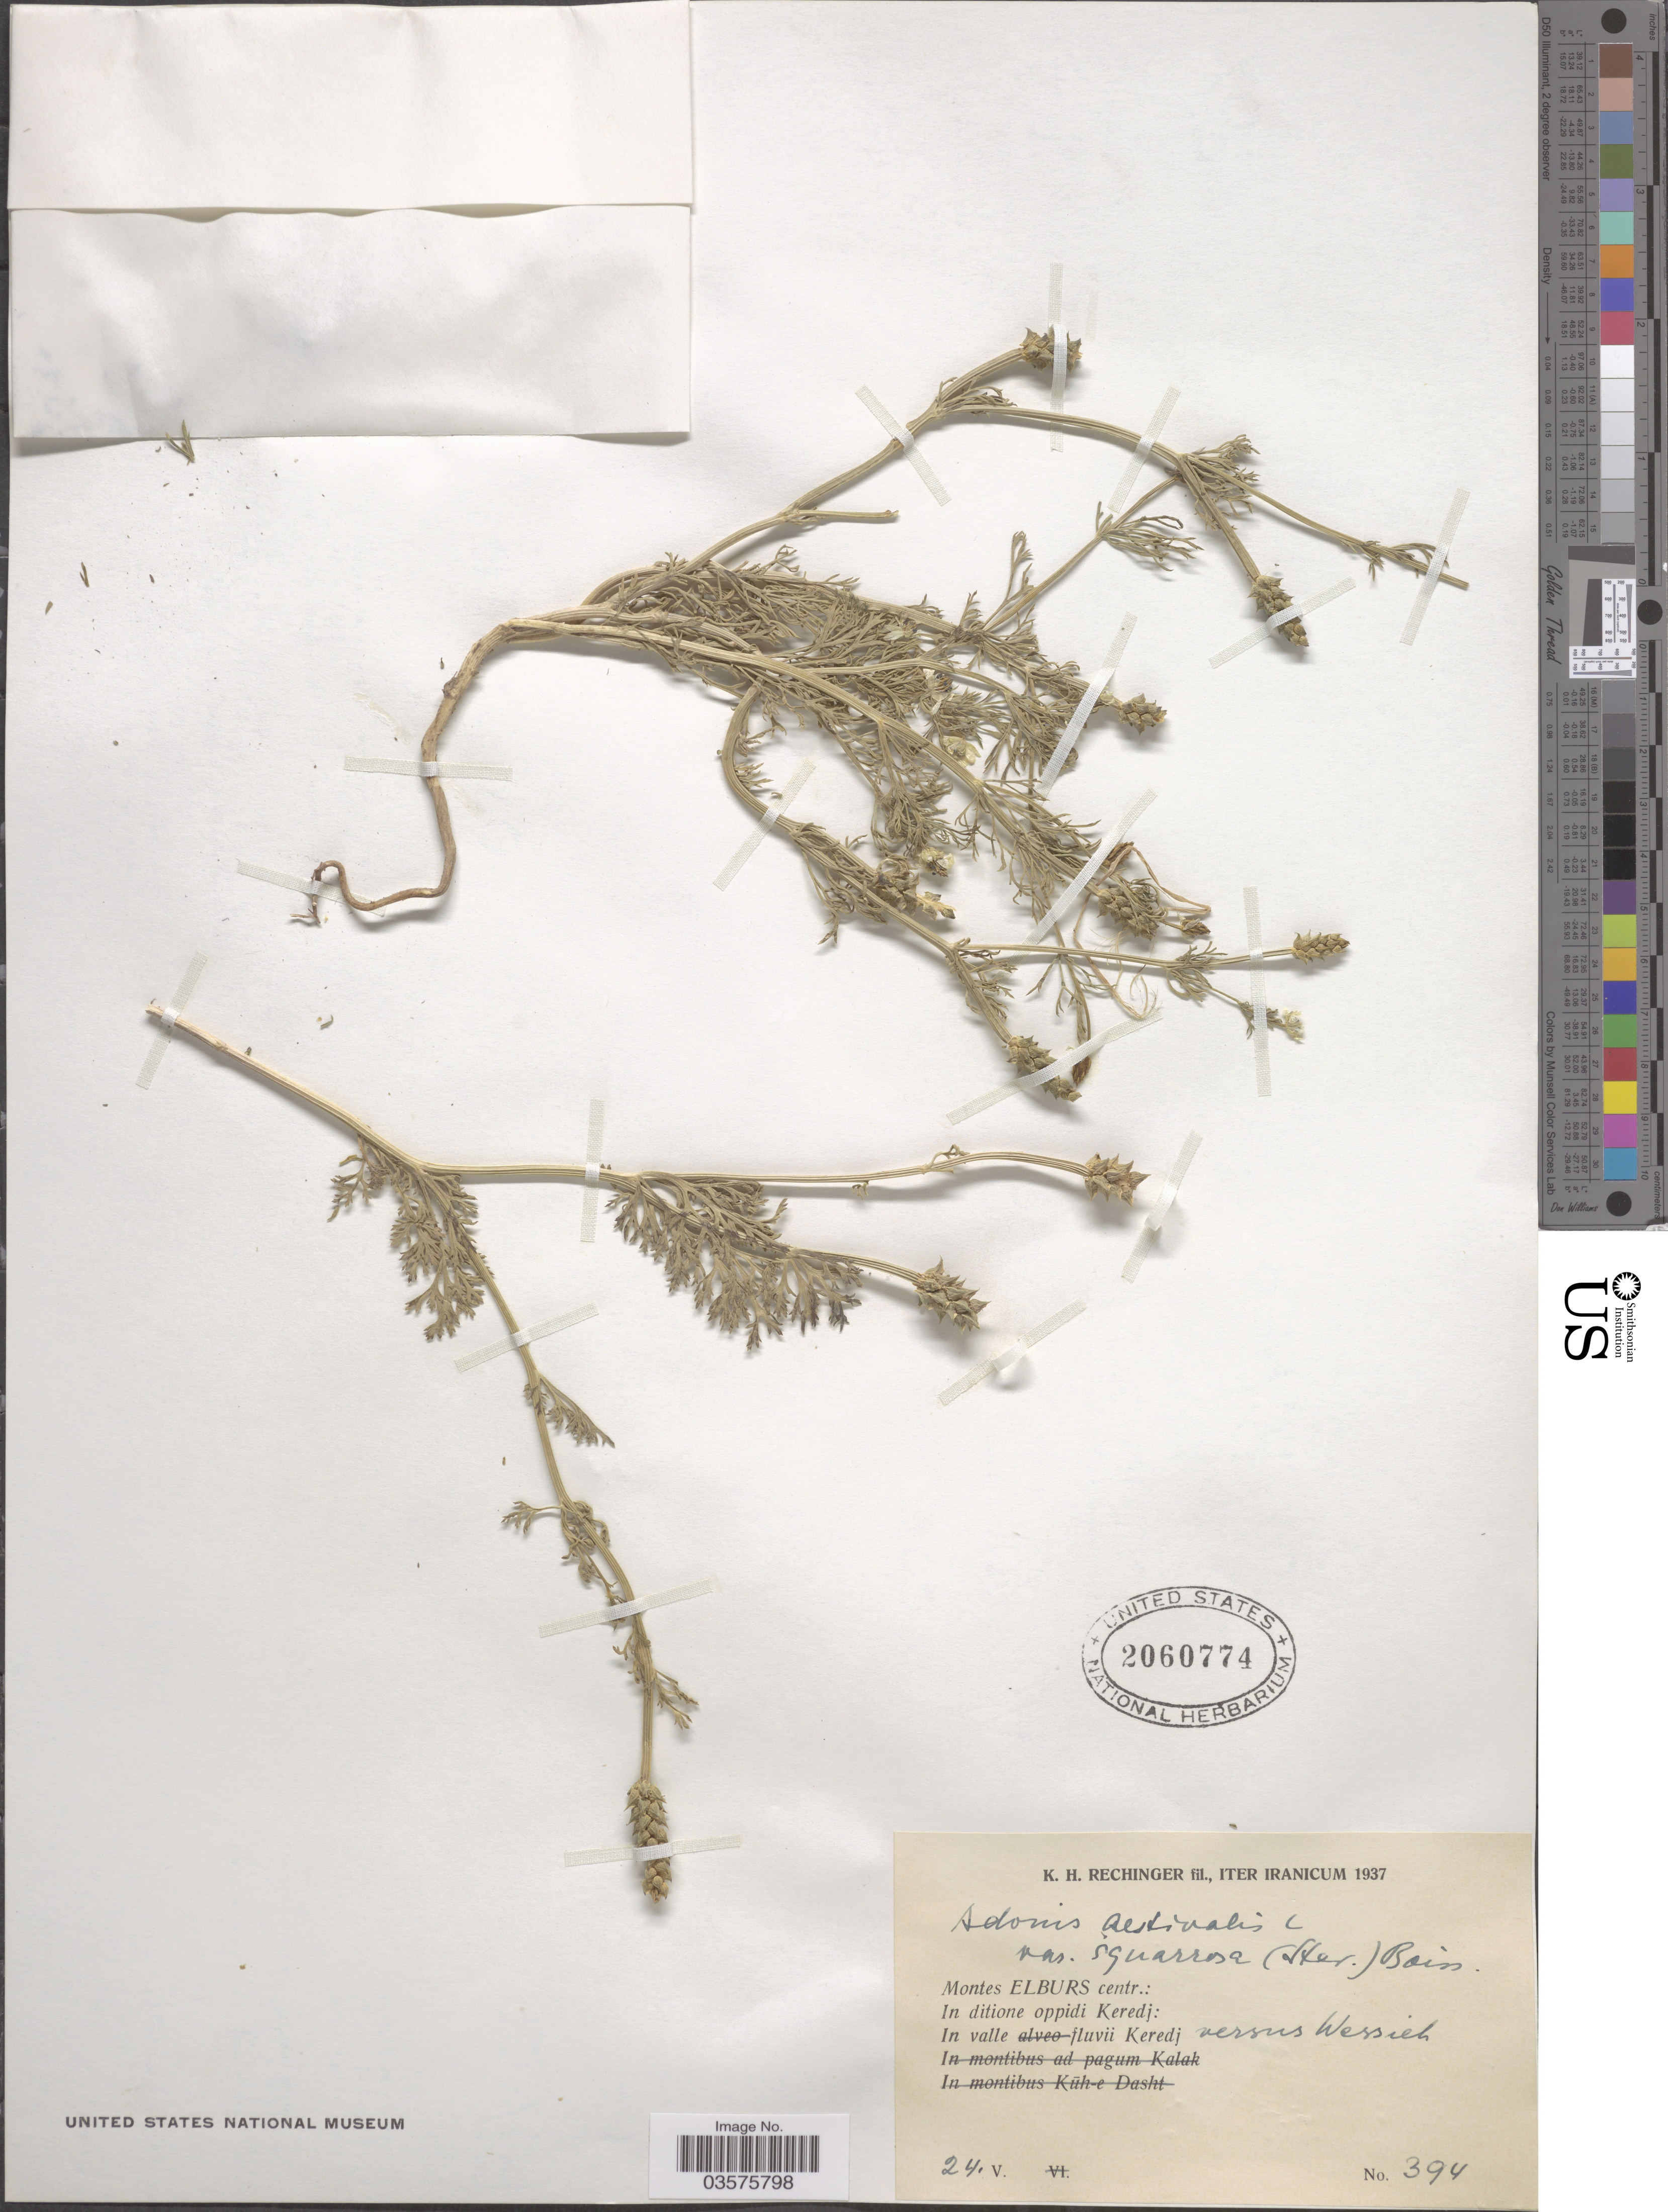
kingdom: Plantae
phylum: Tracheophyta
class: Magnoliopsida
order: Ranunculales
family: Ranunculaceae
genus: Adonis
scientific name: Adonis aestivalis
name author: L.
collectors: K. H. Rechinger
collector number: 394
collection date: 1937-05-24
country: Iran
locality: Iter Iranicum. Montes Elburs centr.: In ditione oppidi Keredj: In valle fluvii Keredj versus Wessich [interpreted].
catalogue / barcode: US 2060774